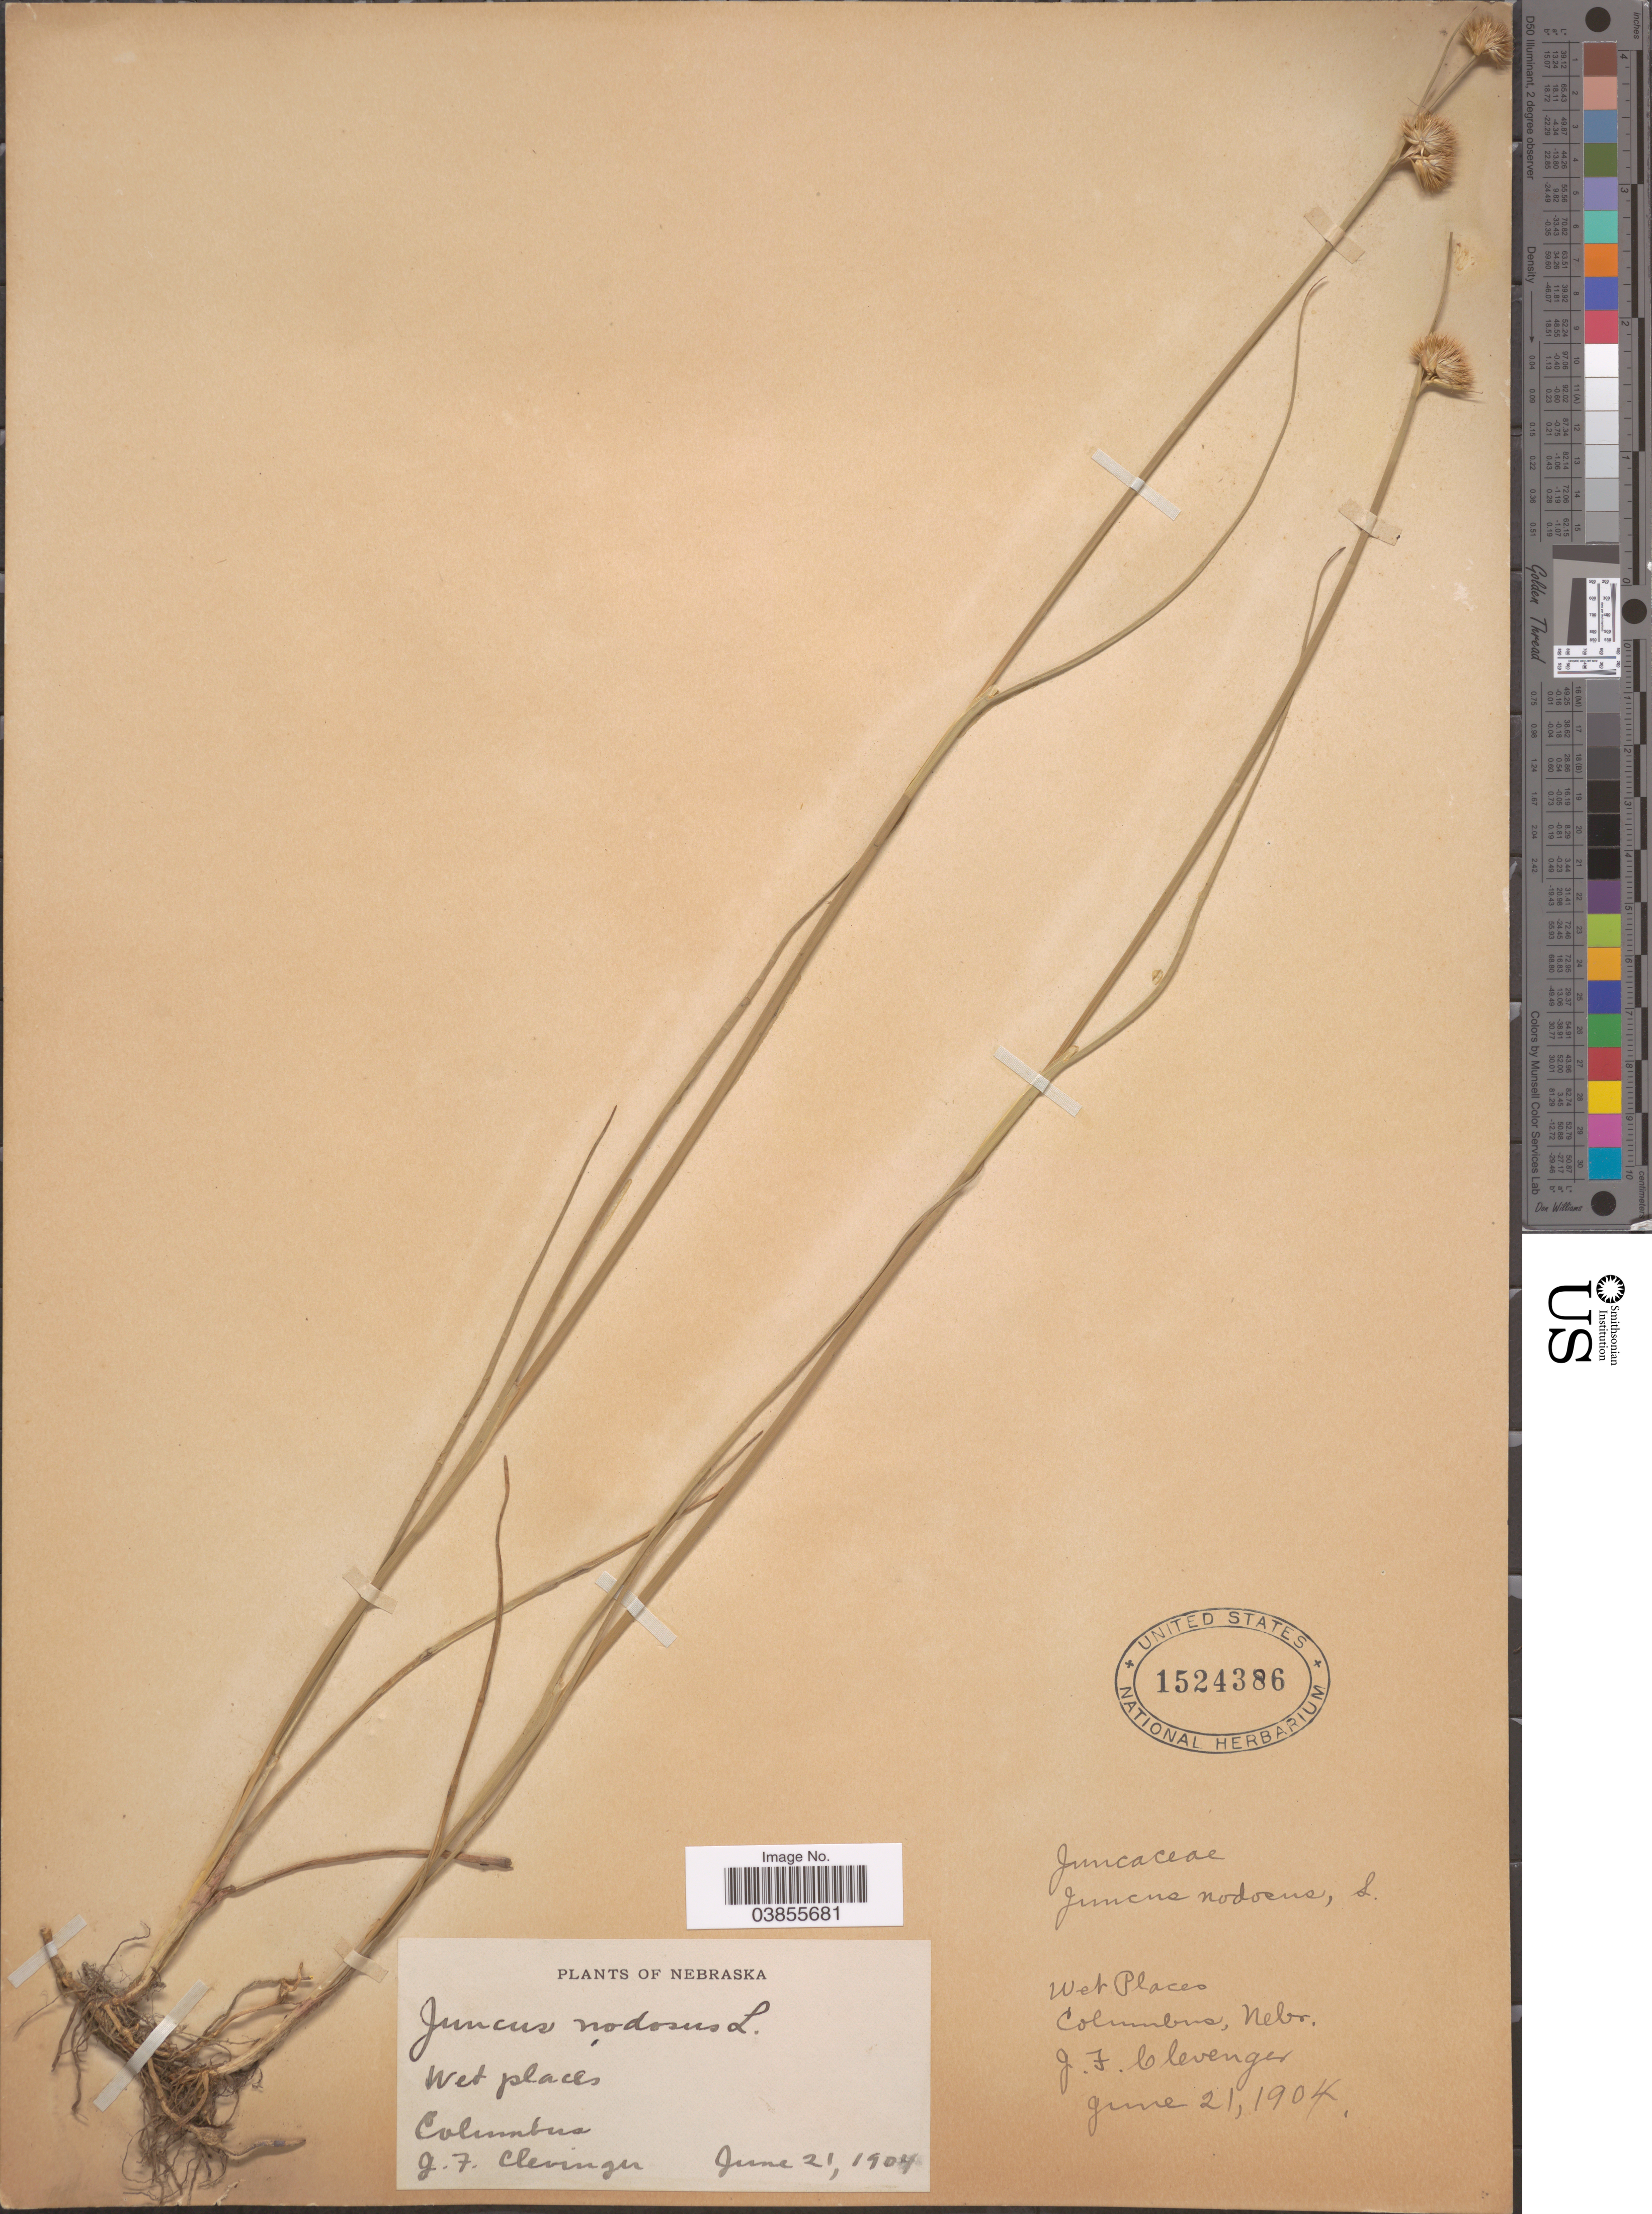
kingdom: Plantae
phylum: Tracheophyta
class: Liliopsida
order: Poales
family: Juncaceae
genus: Juncus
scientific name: Juncus nodosus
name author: L.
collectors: J. F. Clevenger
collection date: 1904-06-21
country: United States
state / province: Nebraska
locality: Columbia.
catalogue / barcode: US 1524386